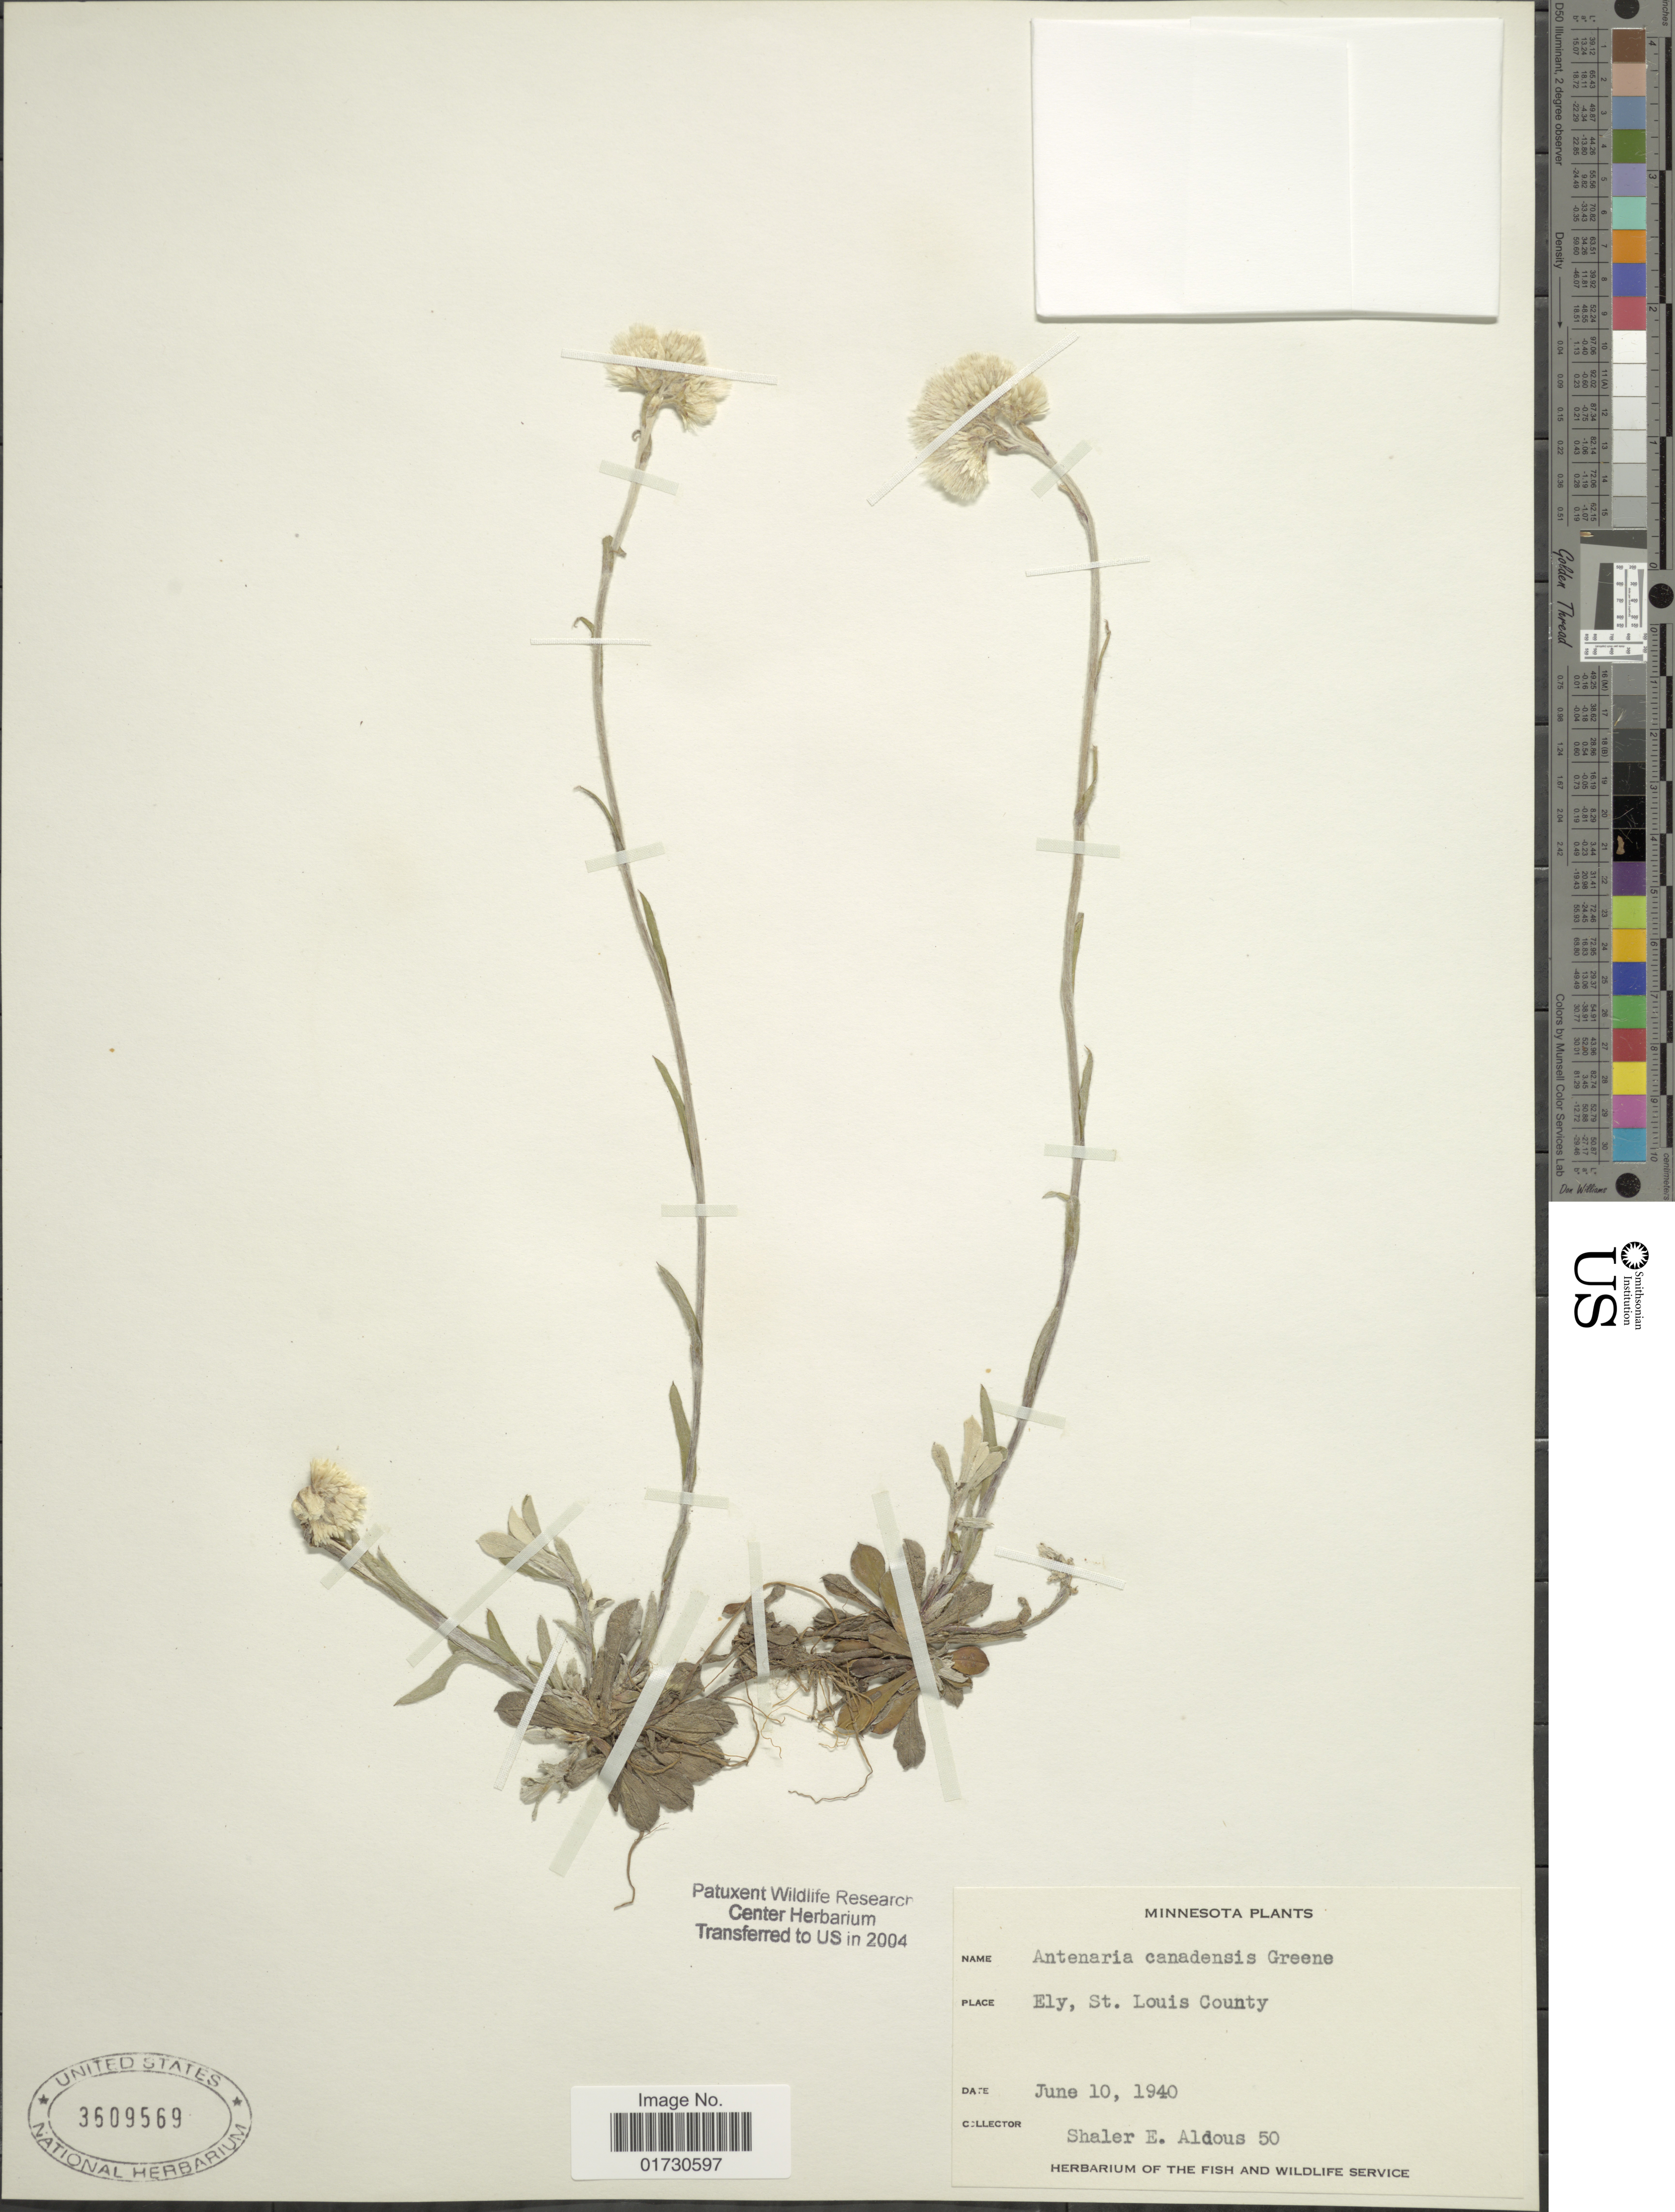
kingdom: Plantae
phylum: Tracheophyta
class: Magnoliopsida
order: Asterales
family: Asteraceae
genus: Antennaria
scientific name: Antennaria canadensis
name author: Greene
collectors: S. Aldous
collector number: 50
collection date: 1940-06-10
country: United States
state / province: Minnesota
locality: Ely, St. Louis County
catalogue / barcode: US 3609569